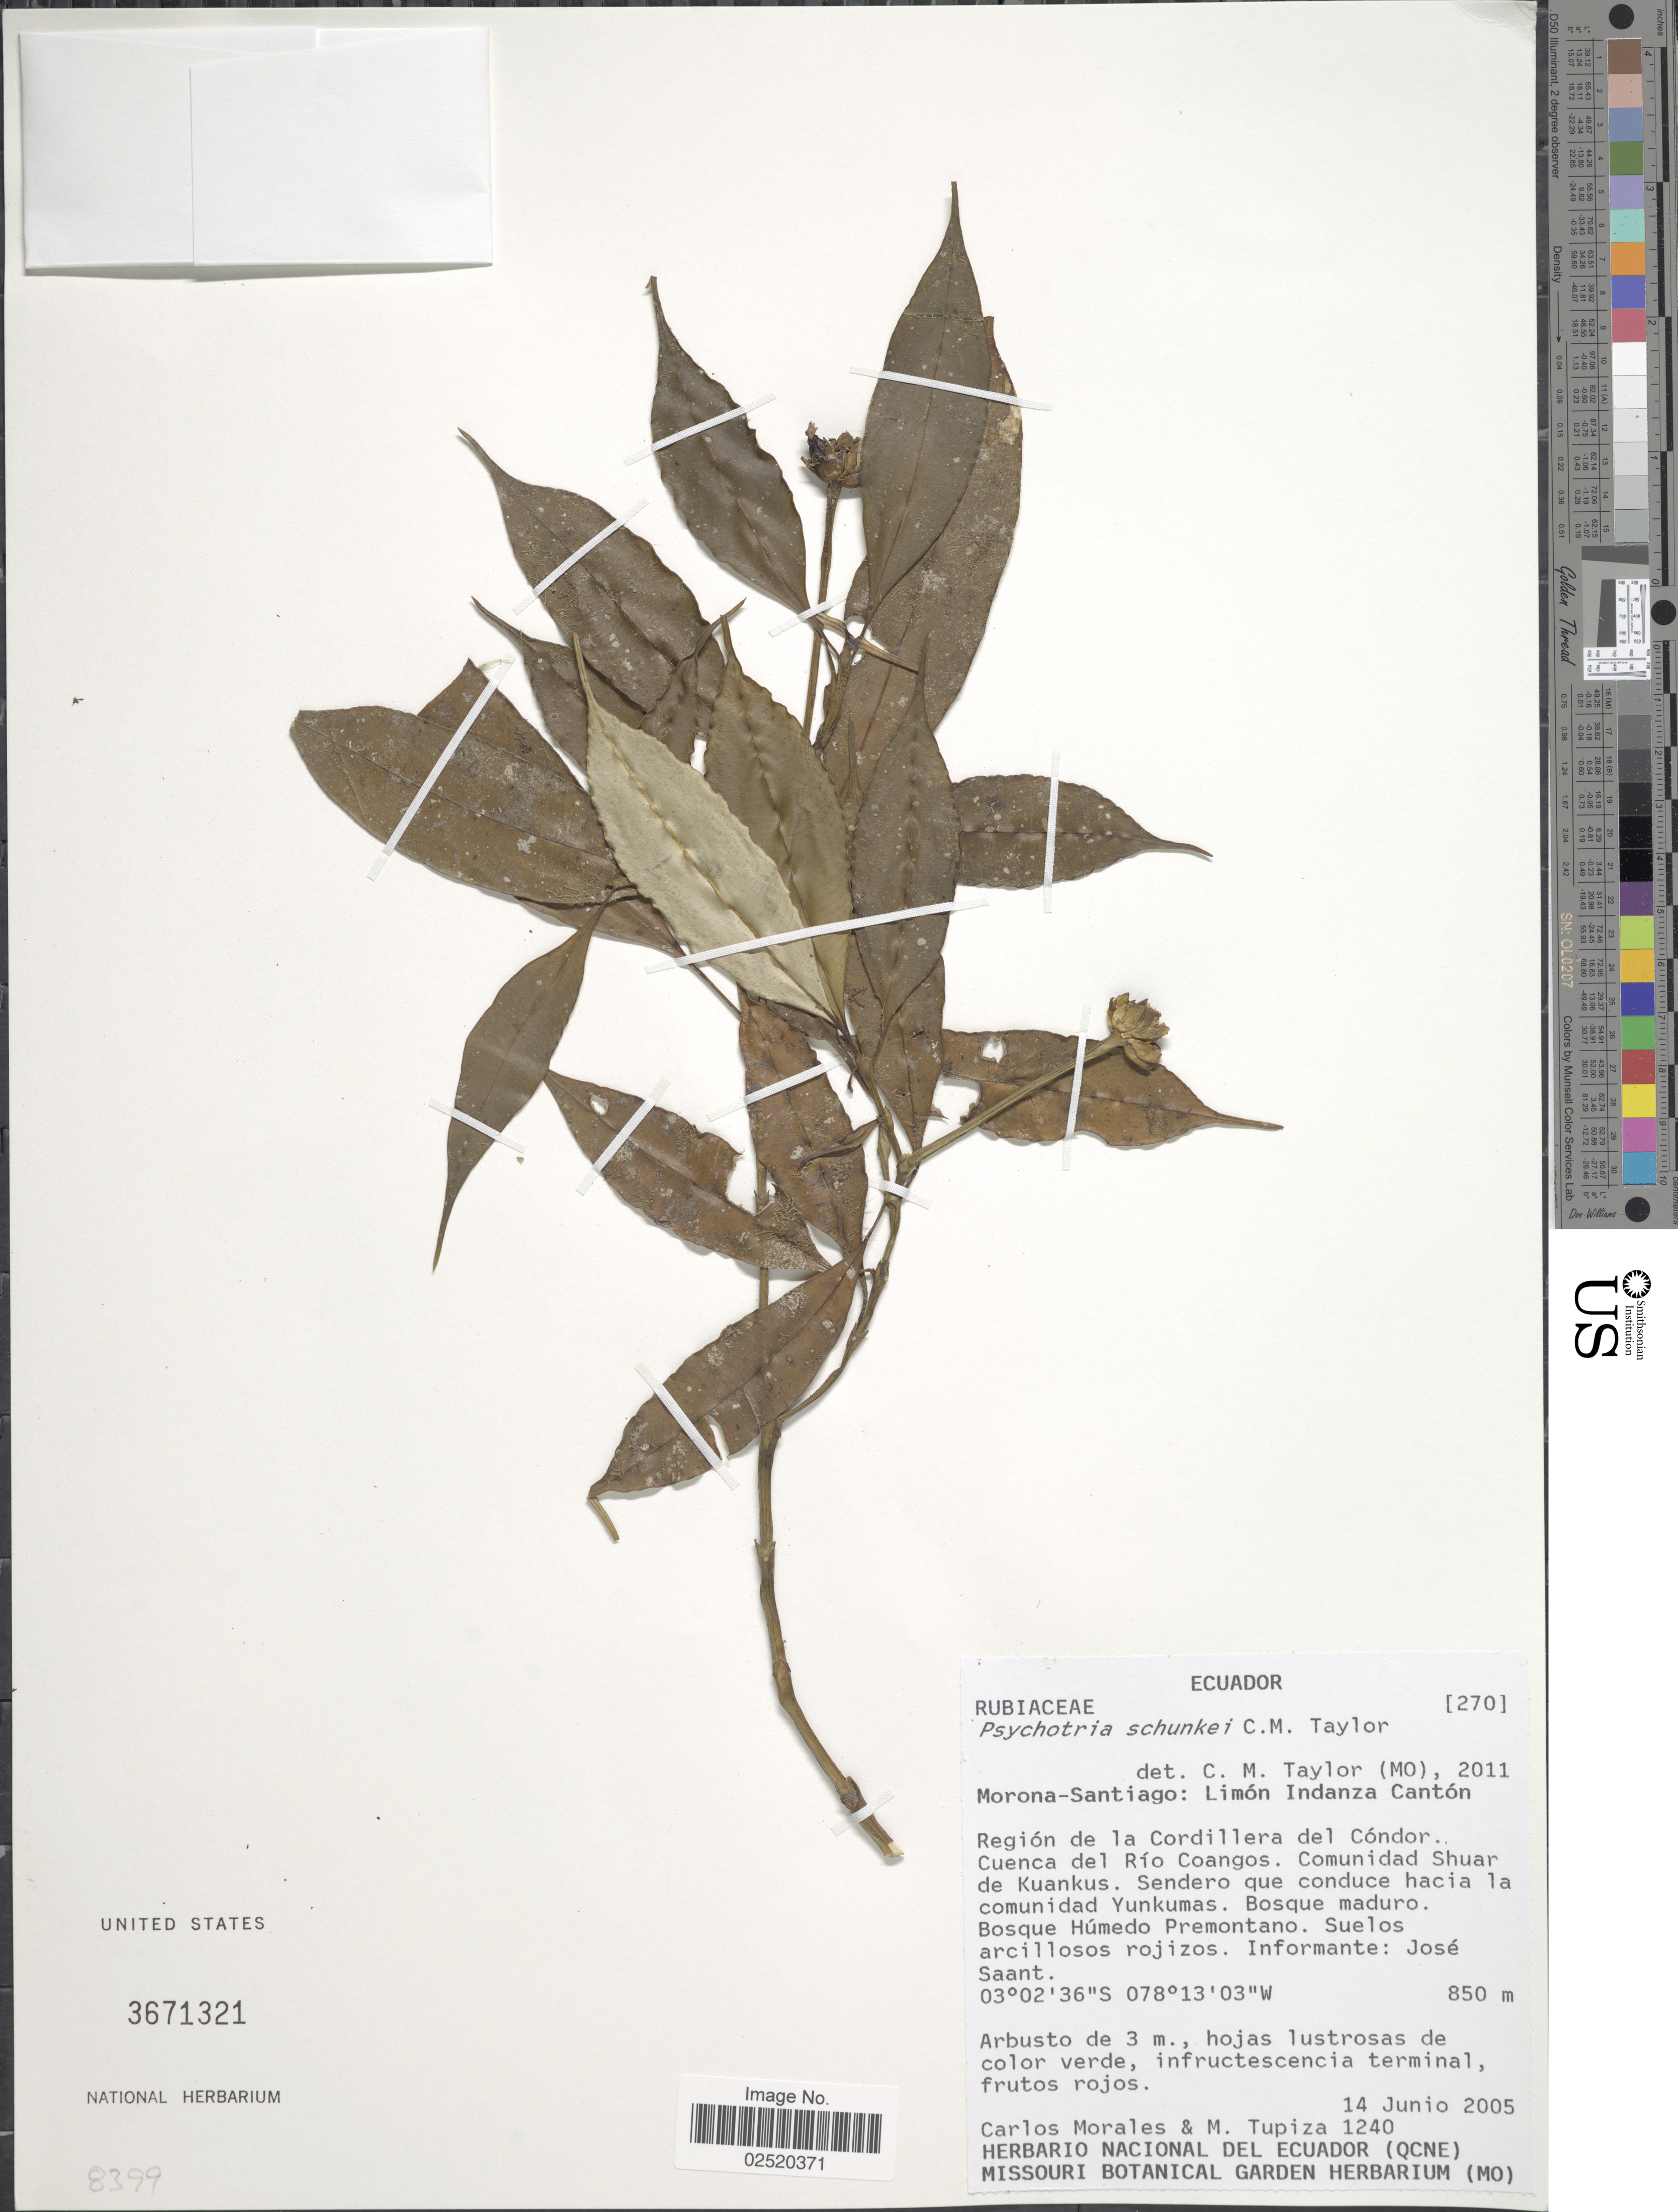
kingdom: Plantae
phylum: Tracheophyta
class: Magnoliopsida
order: Gentianales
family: Rubiaceae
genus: Psychotria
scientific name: Psychotria schunkei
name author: C.M. Taylor in Brako & Zarucchi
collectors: C. Morales & M. Tupiza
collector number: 1240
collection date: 2005-06-14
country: Ecuador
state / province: Morona-Santiago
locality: Morona-Santiago: Limon Indanza Canton, Region de la Cordillera Del Condor, Cuenca del Rio Coangos, Comunidad Shuar de Kuankus, Sendero que conduce hacia la comunidad Yunkumas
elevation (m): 850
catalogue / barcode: US 3671321